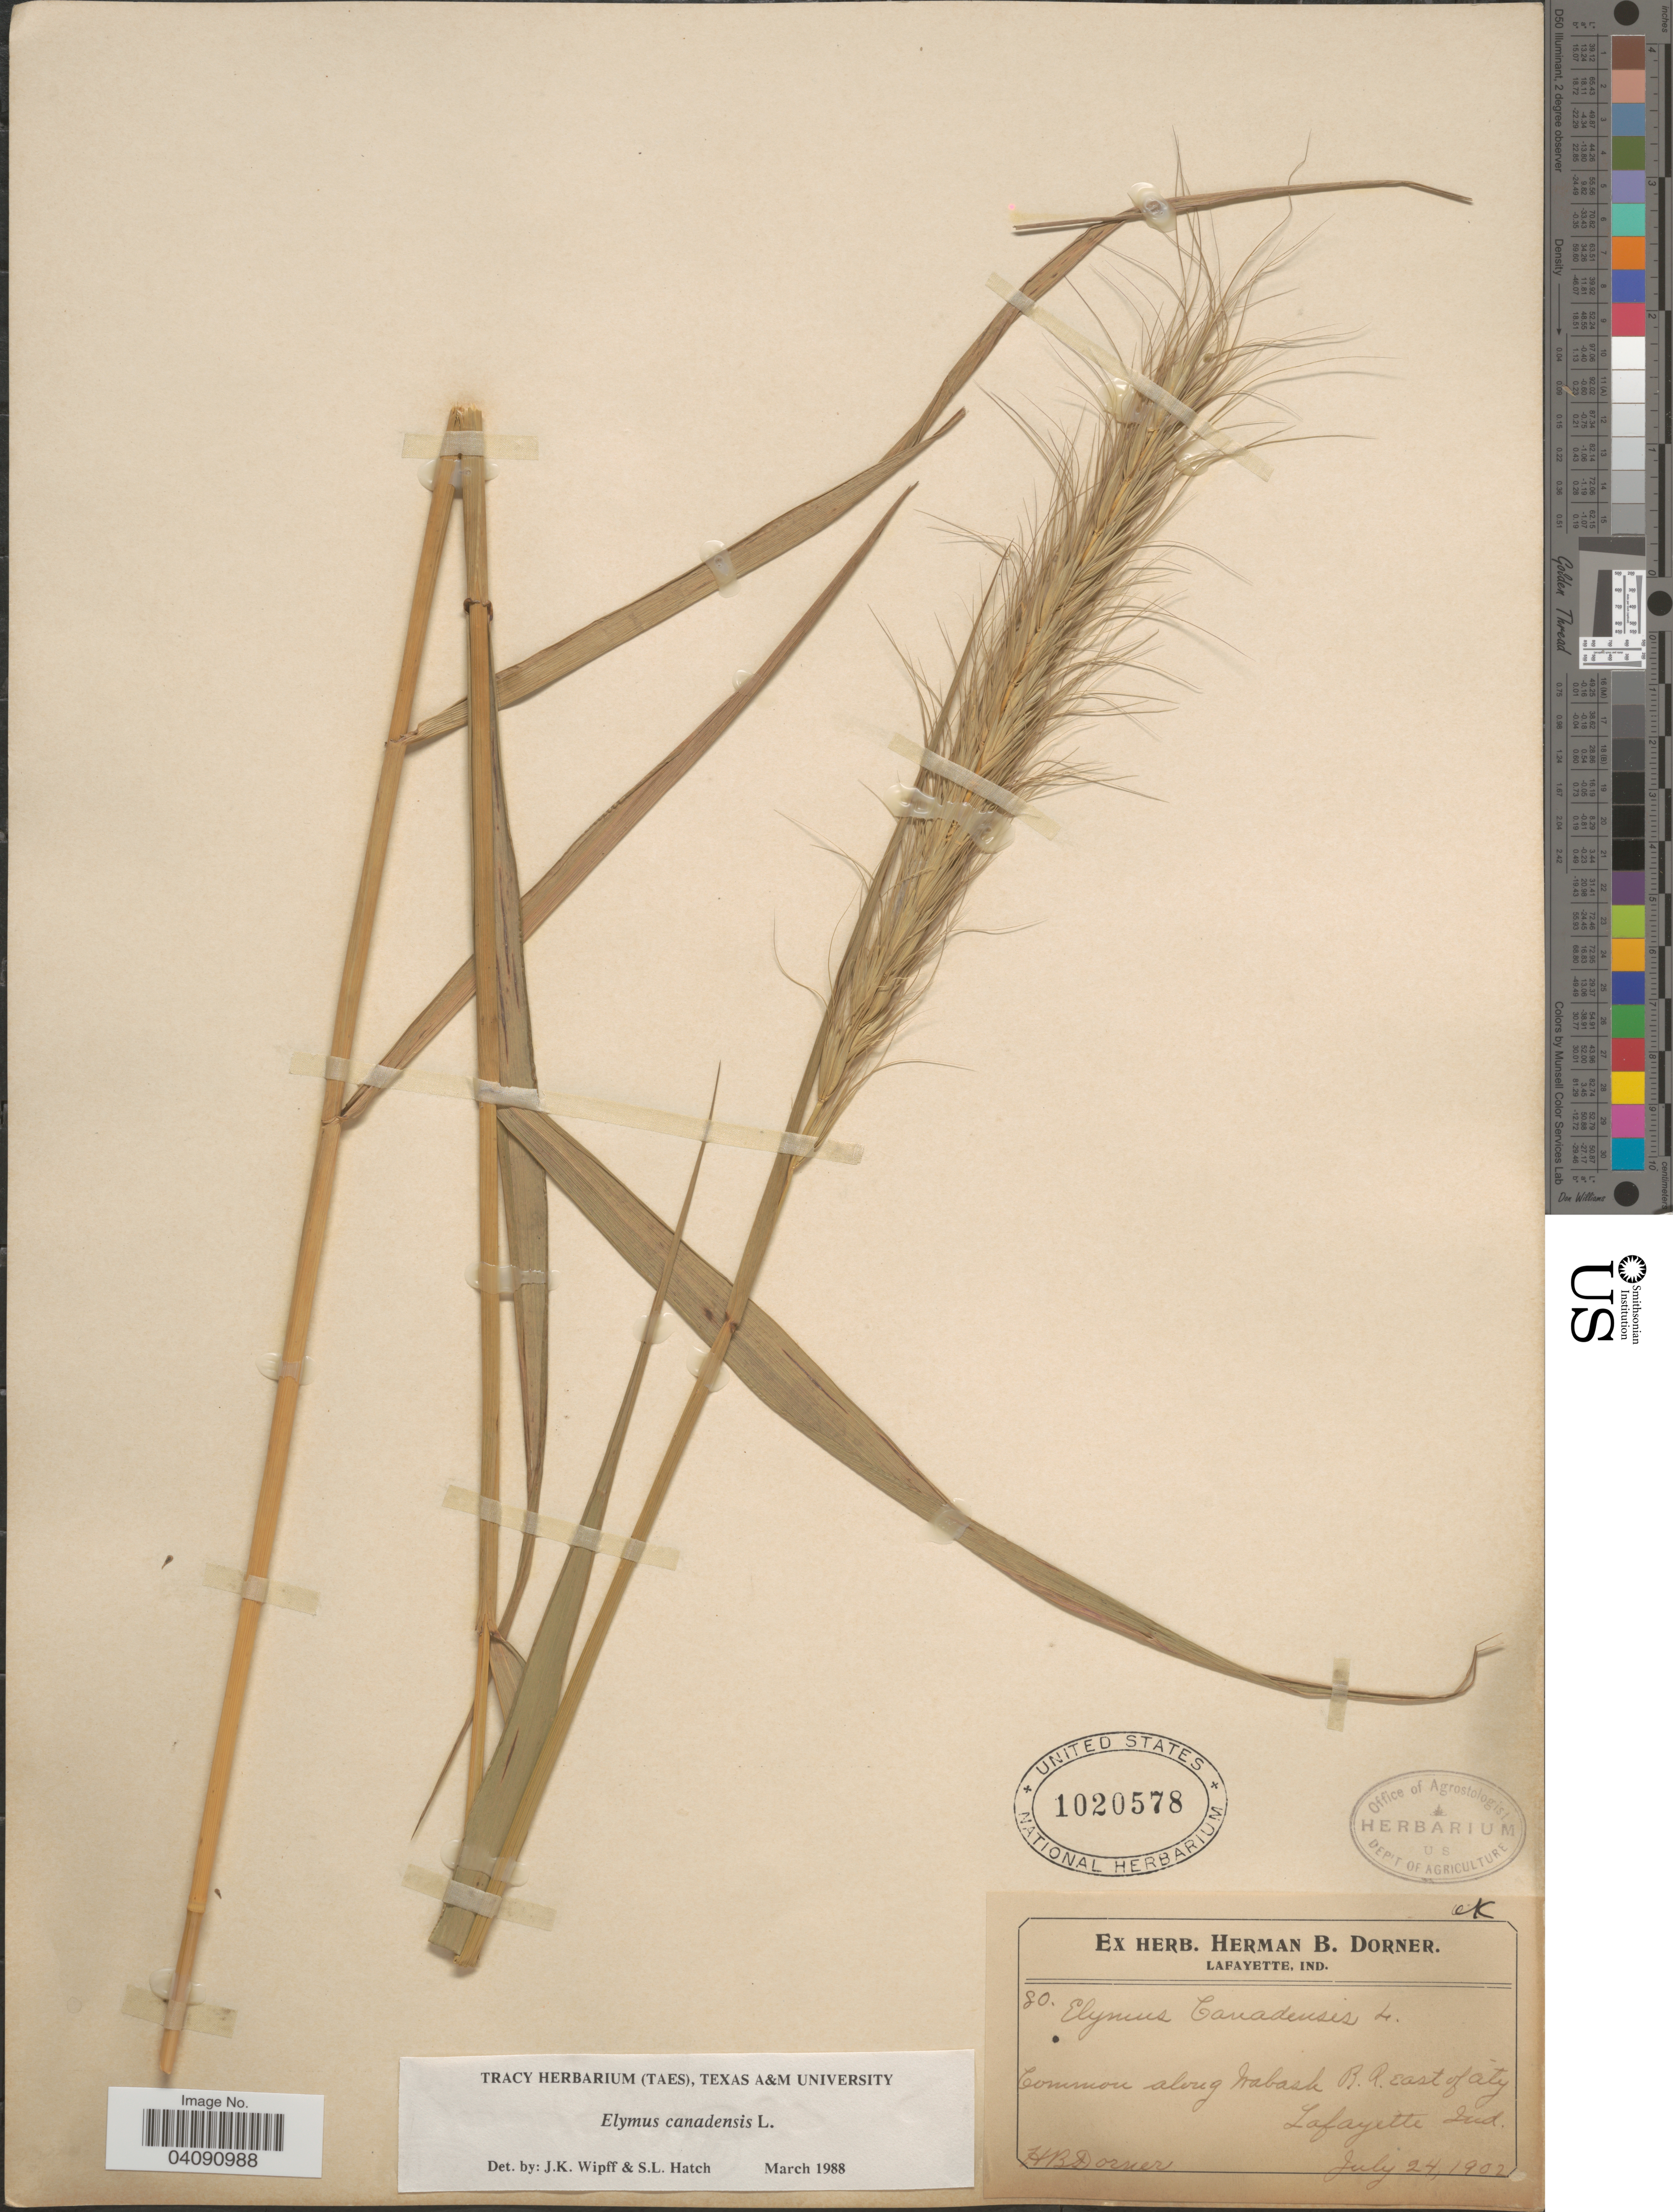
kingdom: Plantae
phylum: Tracheophyta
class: Liliopsida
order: Poales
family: Poaceae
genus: Elymus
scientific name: Elymus canadensis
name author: L.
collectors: H. Dorner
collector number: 80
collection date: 1902-07-24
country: United States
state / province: Indiana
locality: Along Wabash R. R. east of city, Lafayette.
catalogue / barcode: US 1020578